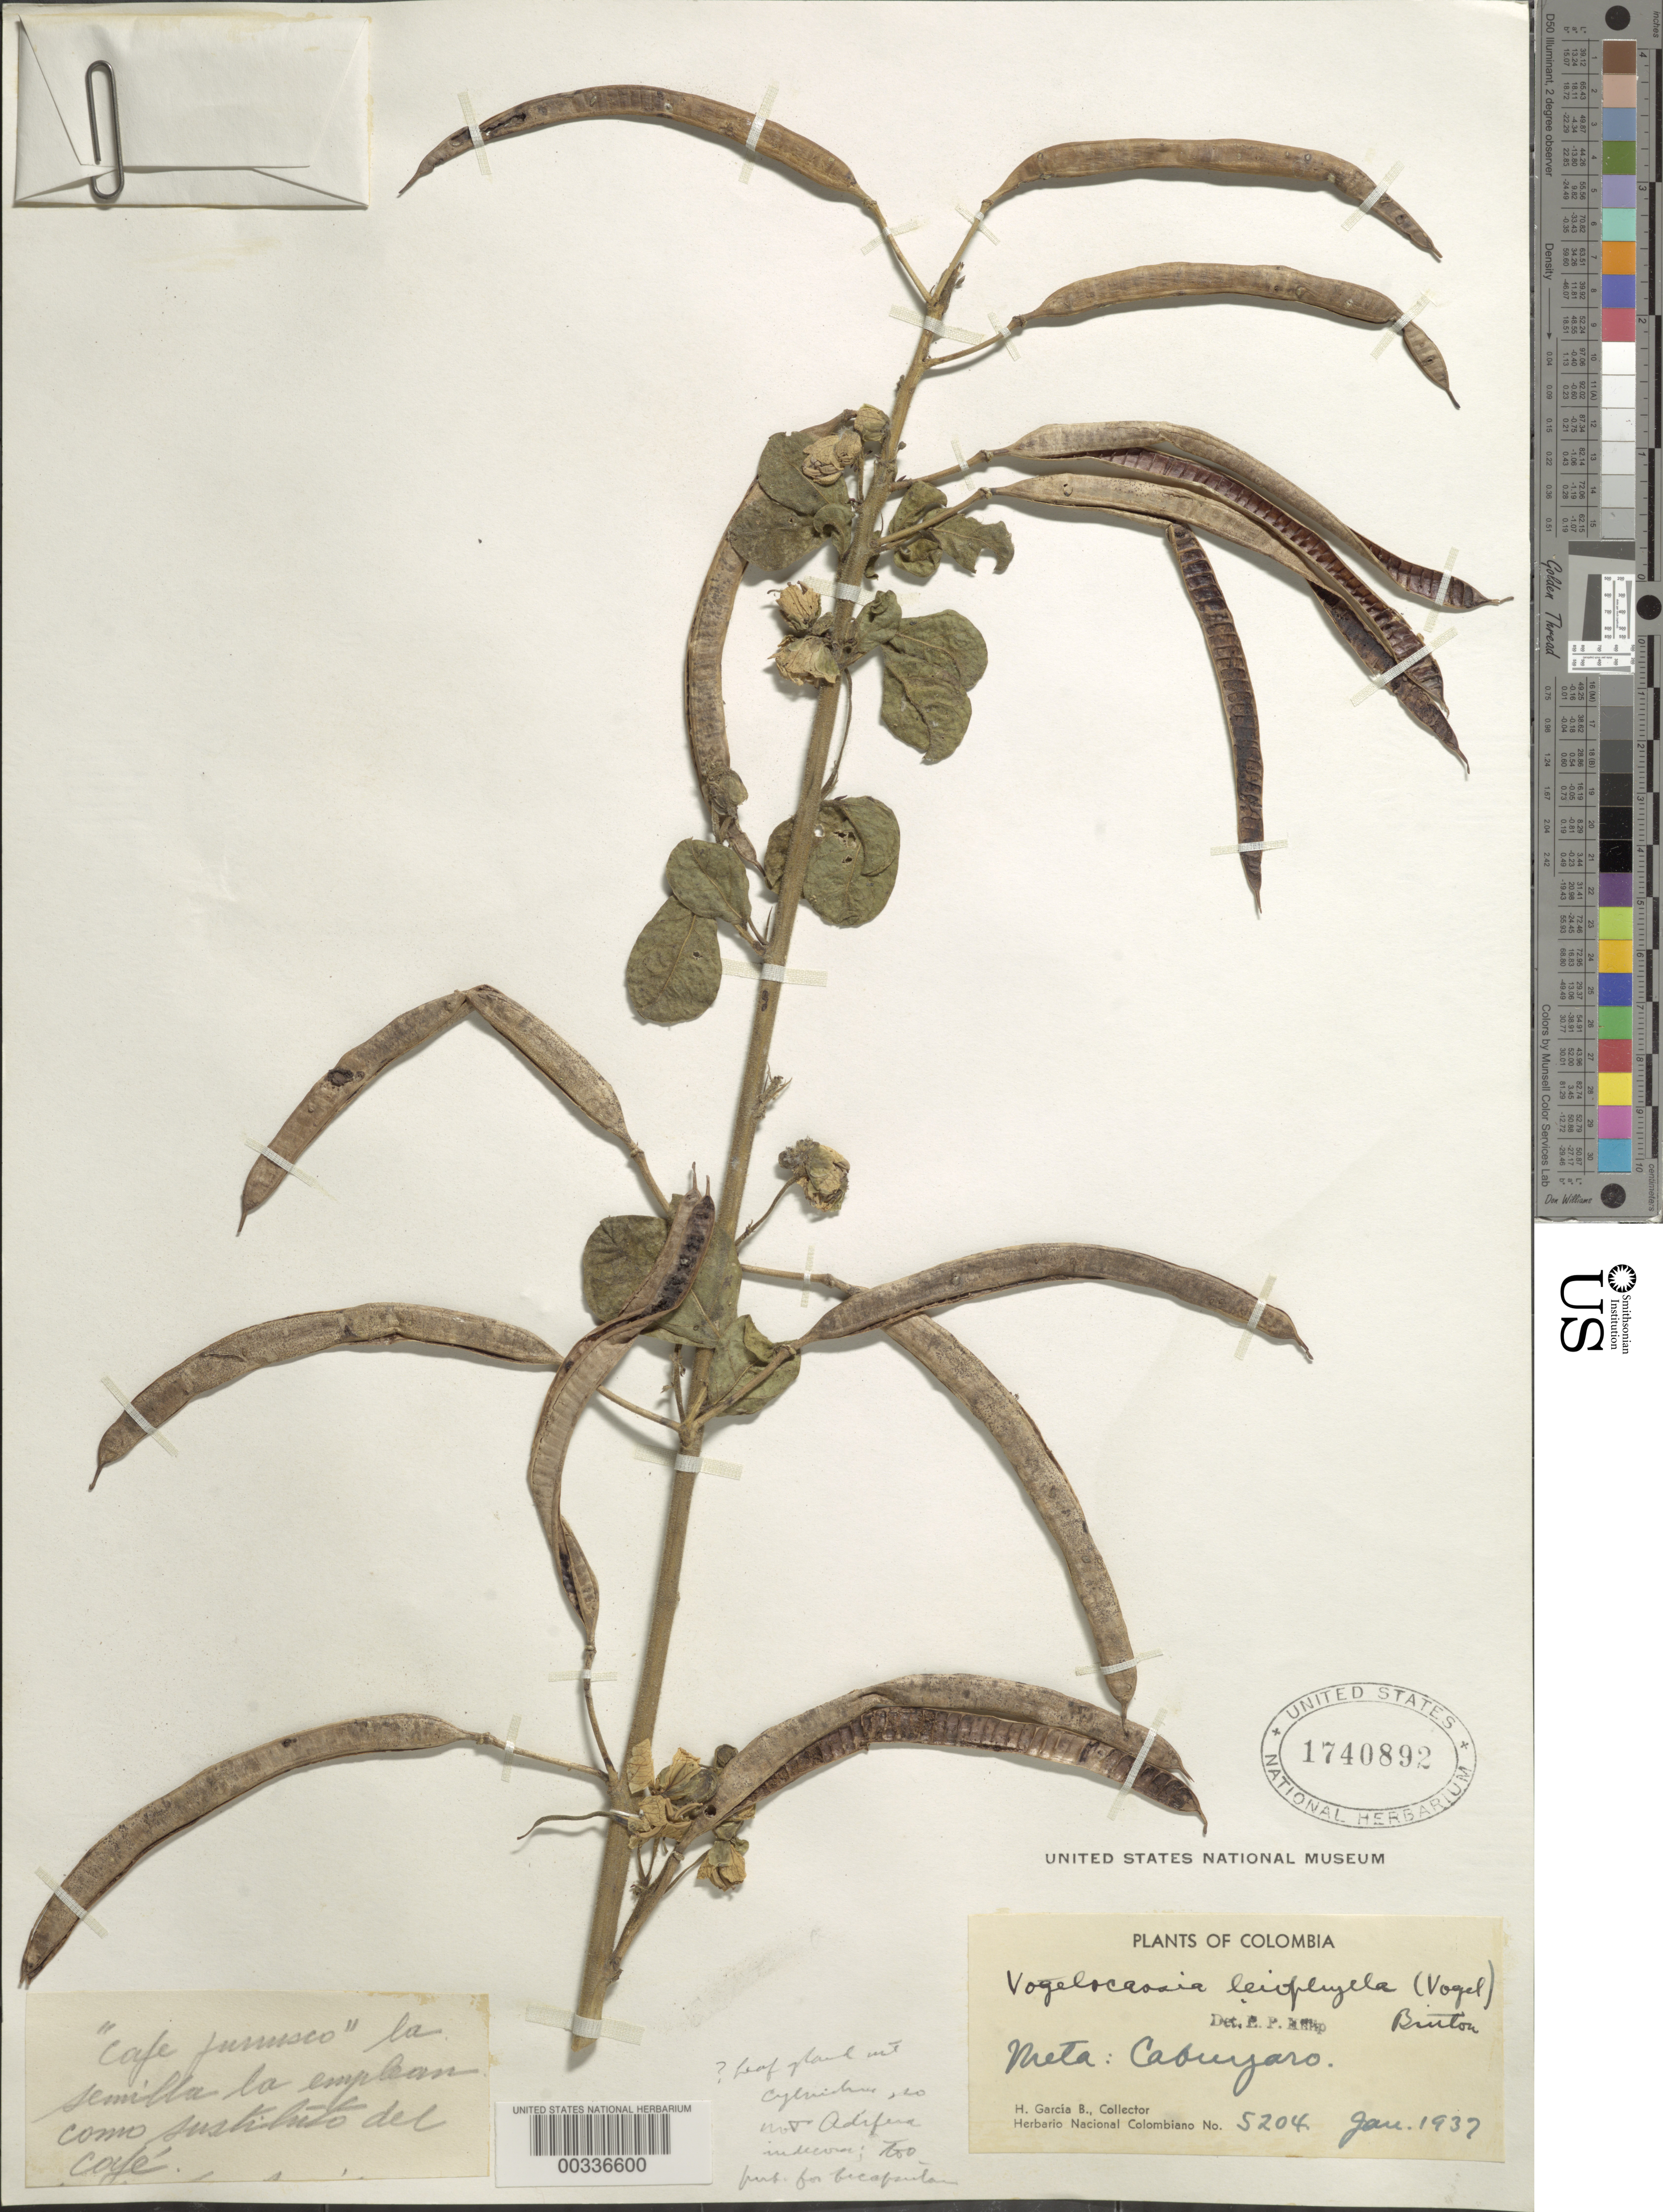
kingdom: Plantae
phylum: Tracheophyta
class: Magnoliopsida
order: Fabales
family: Fabaceae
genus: Senna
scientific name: Senna leiophylla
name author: (Vogel) H.S. Irwin & Barneby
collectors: H. García Barriga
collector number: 5204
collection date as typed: Jan 1937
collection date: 1937-01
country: Colombia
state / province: Meta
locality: Cabuyaro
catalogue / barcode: US 1740892